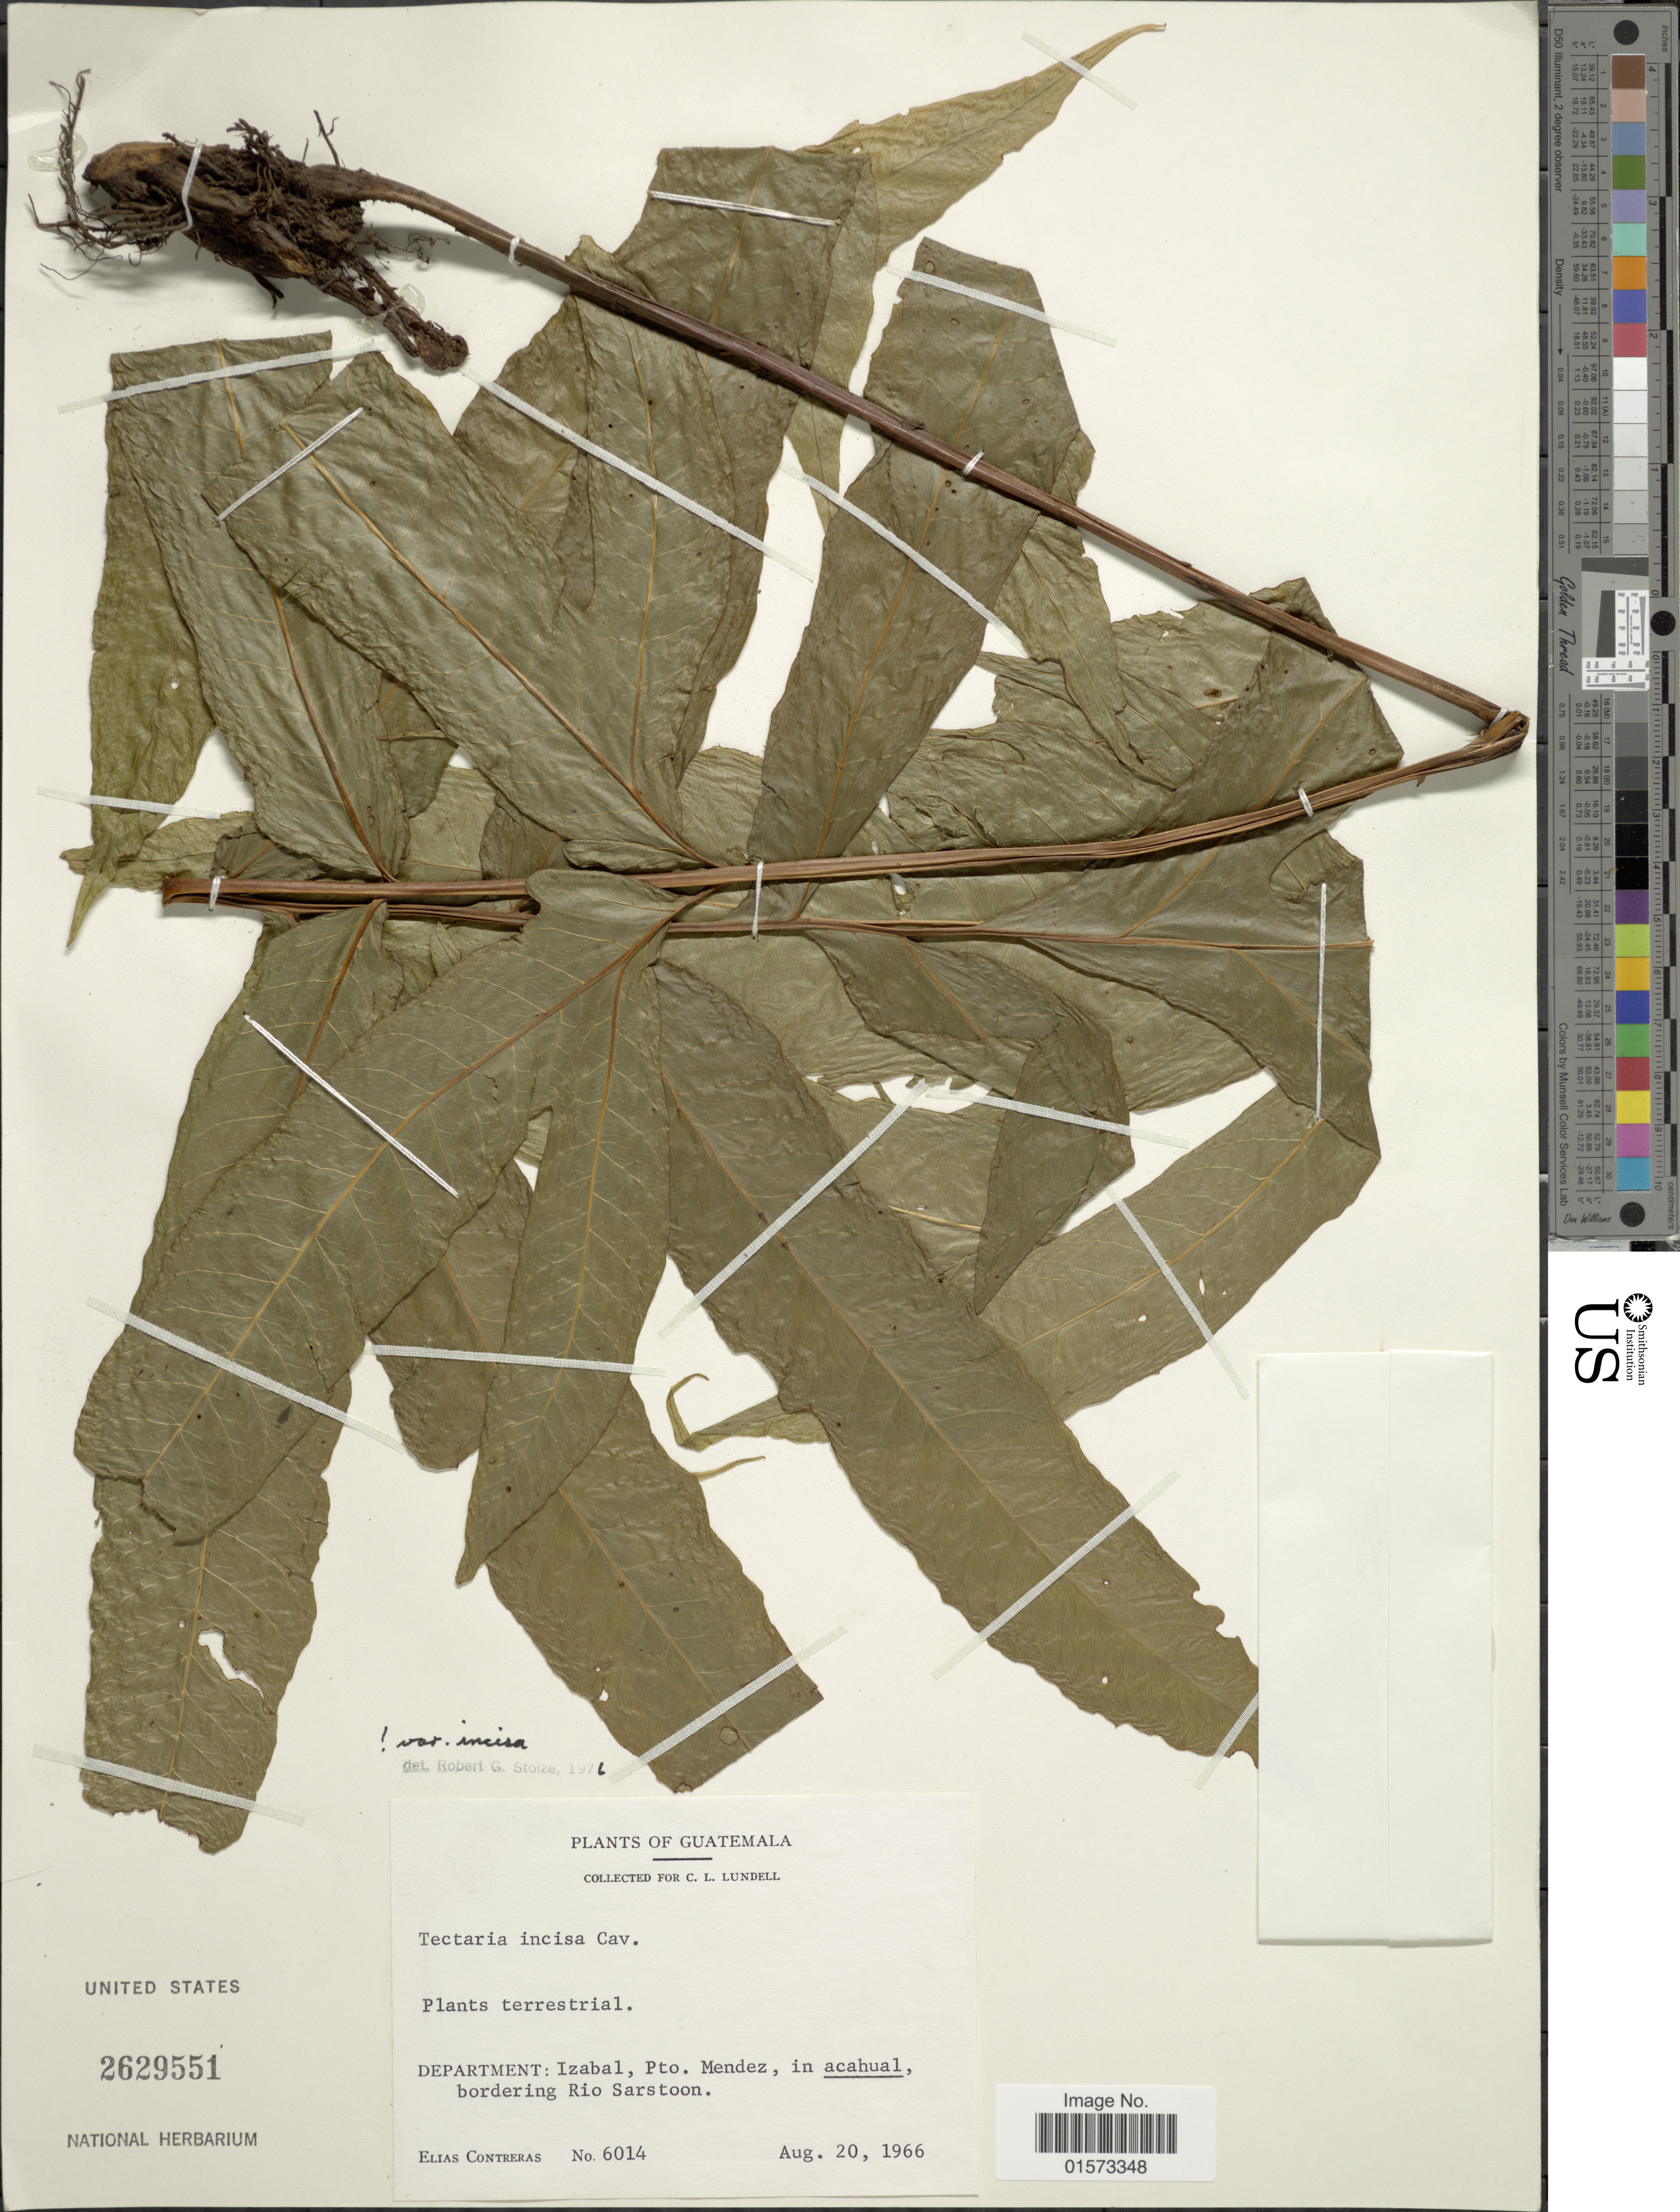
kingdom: Plantae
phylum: Tracheophyta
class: Polypodiopsida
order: Polypodiales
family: Tectariaceae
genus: Tectaria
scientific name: Tectaria incisa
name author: Cav.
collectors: E. Contreras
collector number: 6014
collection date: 1966-08-20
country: Guatemala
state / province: Izabal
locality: Department: Izabal, Pto. Mendez, in acahual bordering Rio Sarastoon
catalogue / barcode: US 2629551